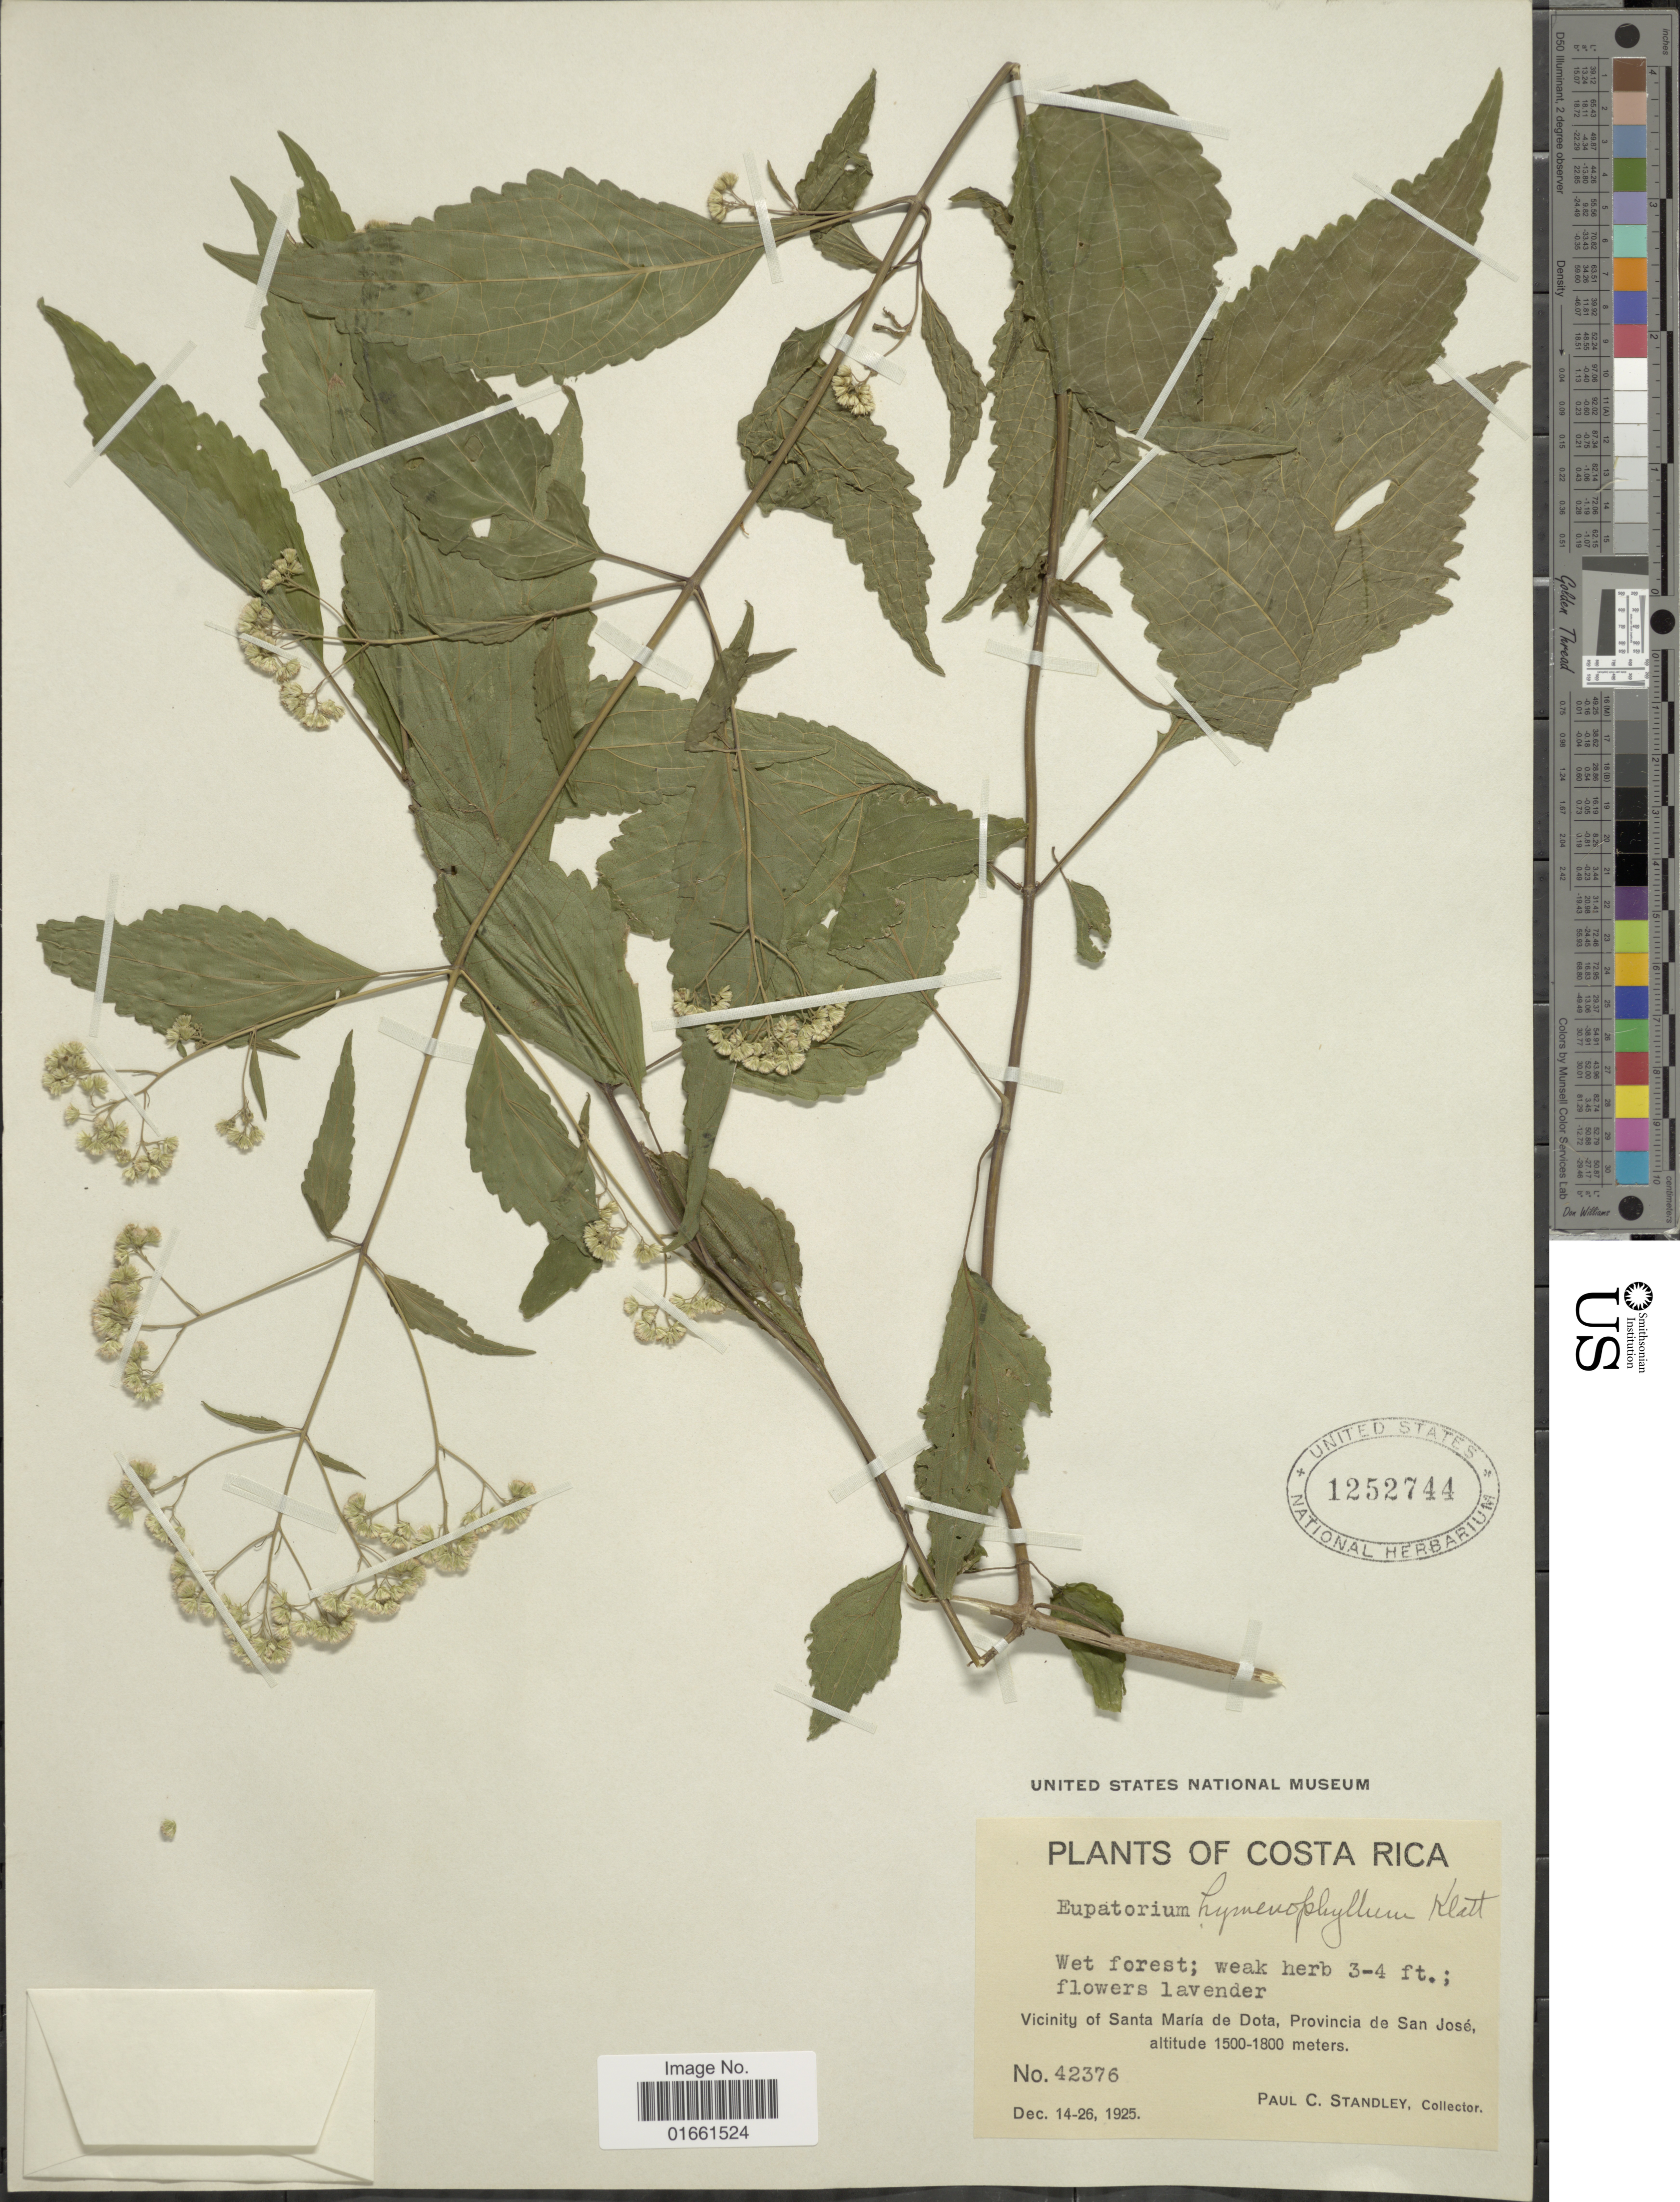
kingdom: Plantae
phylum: Tracheophyta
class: Magnoliopsida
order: Asterales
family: Asteraceae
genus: Fleischmannia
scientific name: Fleischmannia hymenophylla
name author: (Klatt) R.M. King & H. Rob.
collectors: P. C. Standley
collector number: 42376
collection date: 1925-12-14/1925-12-26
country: Costa Rica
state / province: San José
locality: Vicinity of Santa Maria de Dota, Provincia de San Jose.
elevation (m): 1500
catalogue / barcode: US 1252744